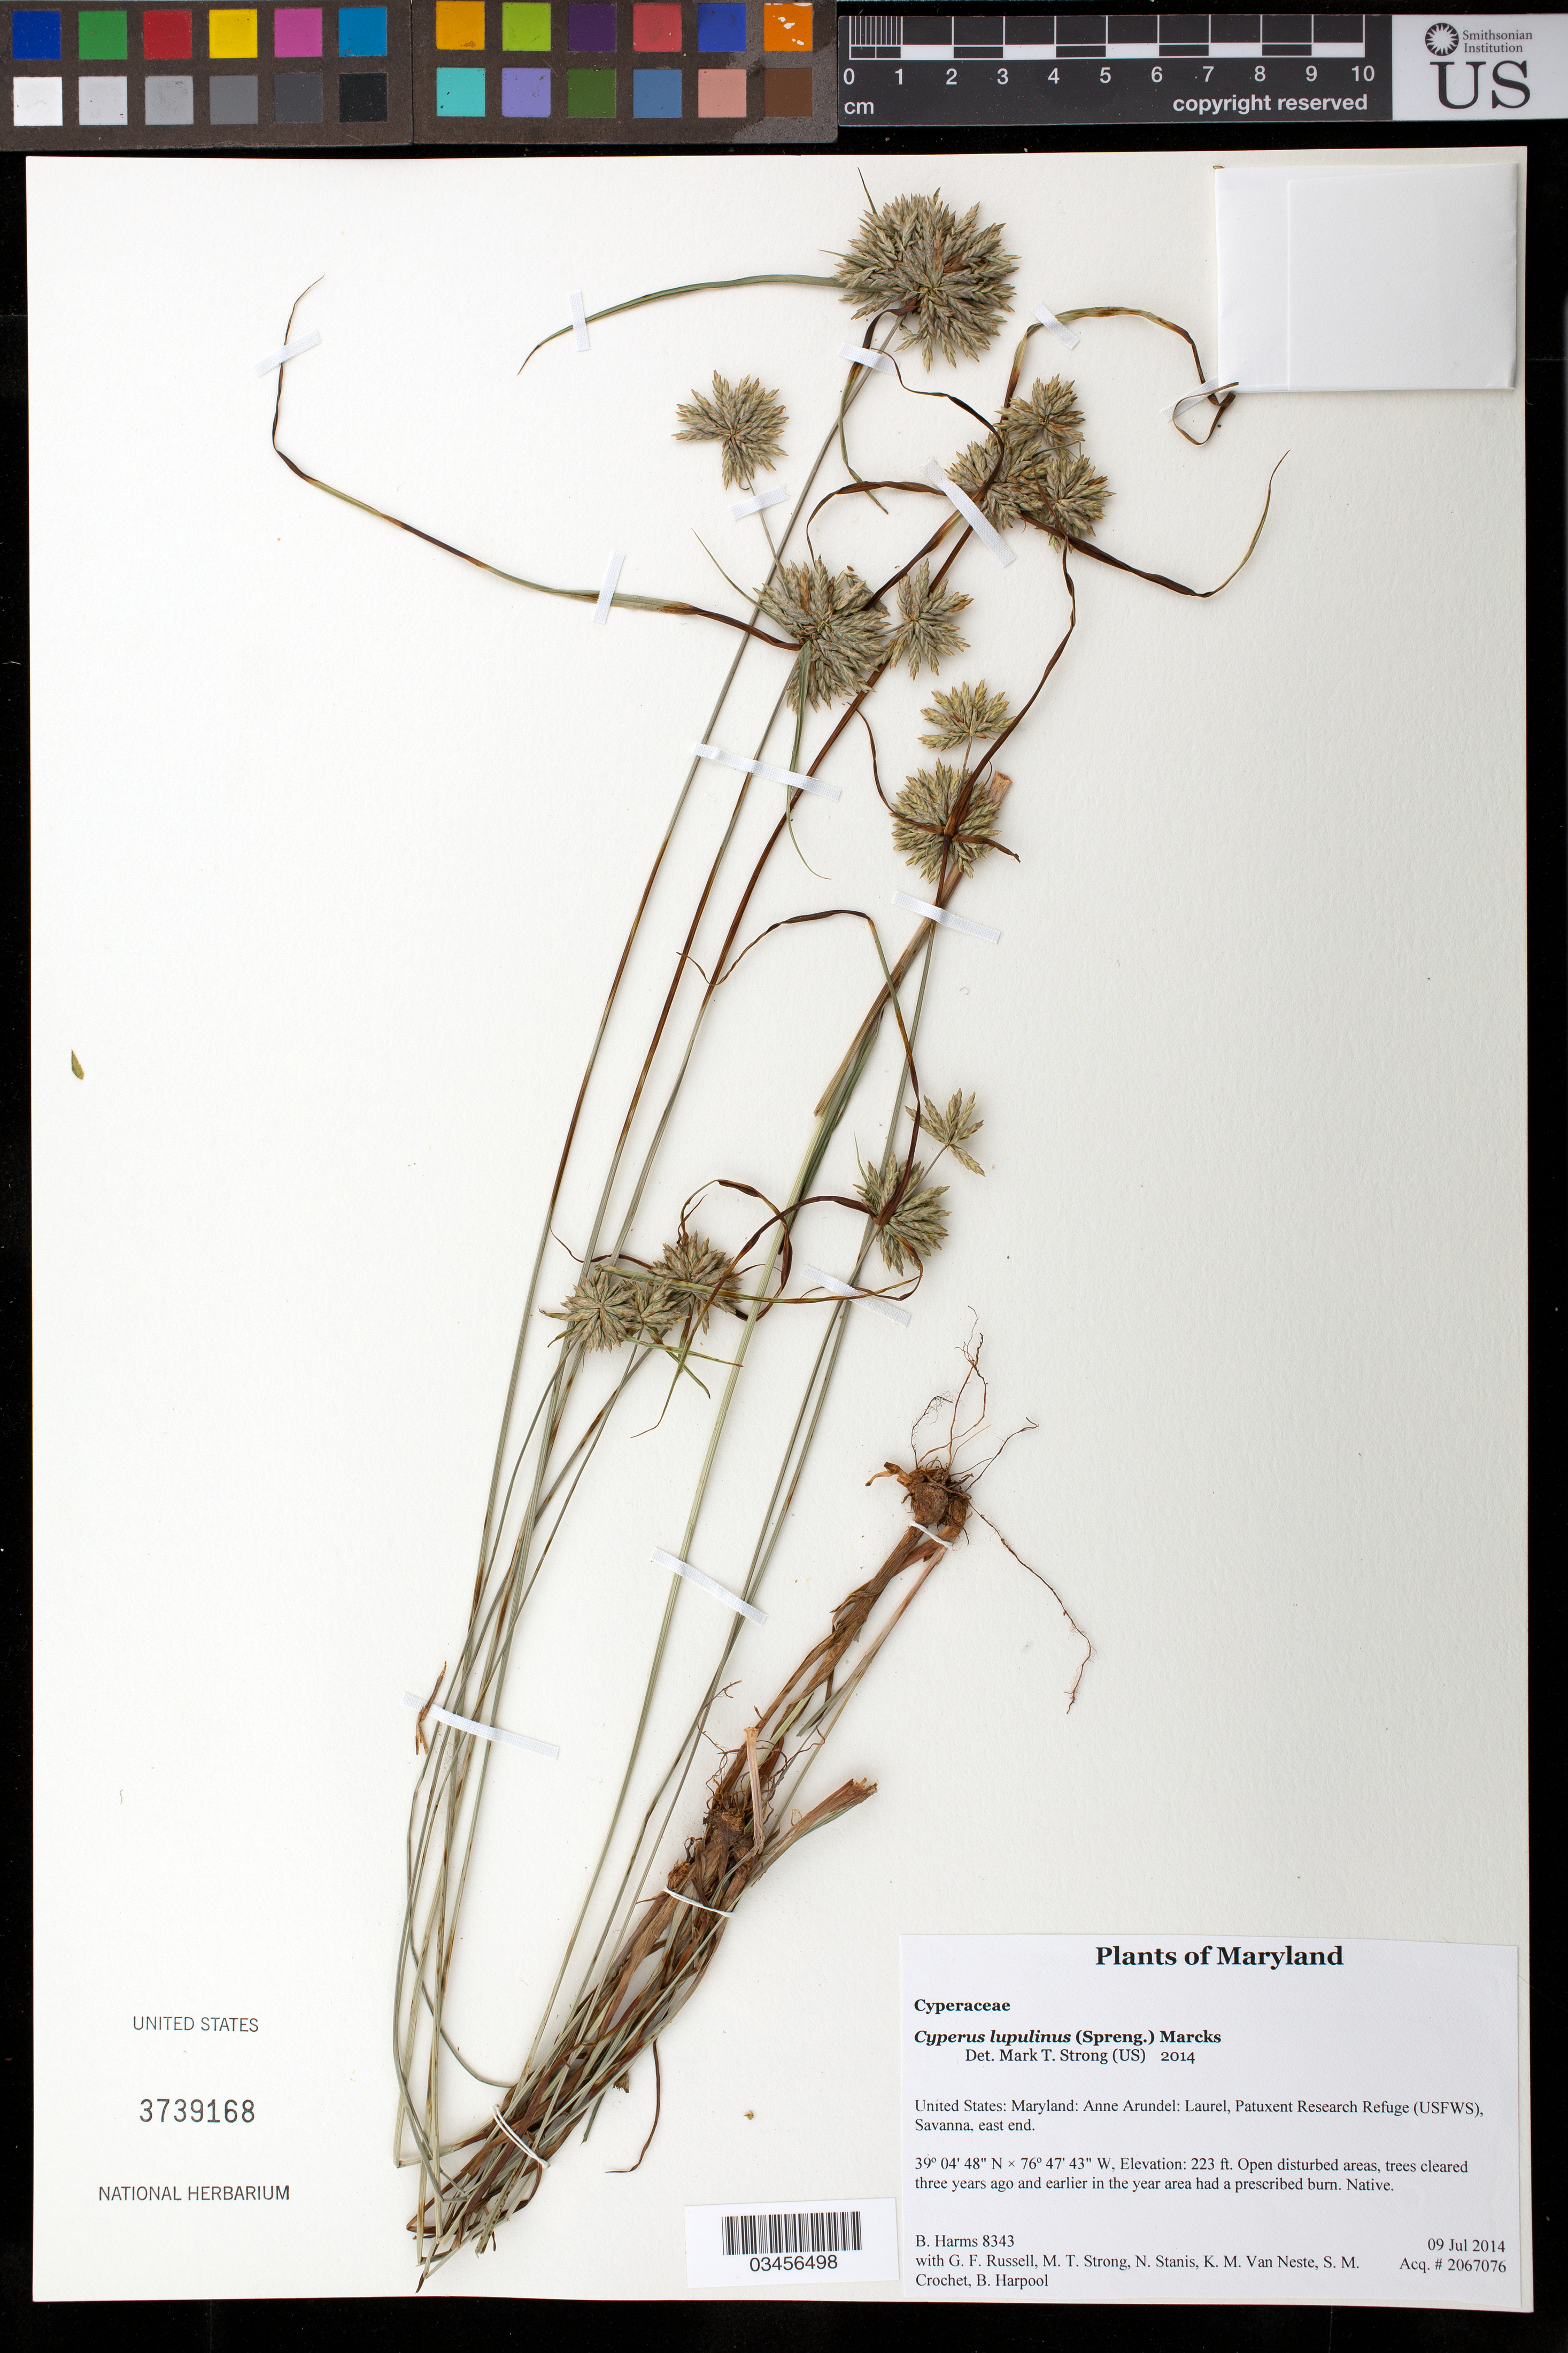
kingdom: Plantae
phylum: Tracheophyta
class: Liliopsida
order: Poales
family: Cyperaceae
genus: Cyperus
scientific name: Cyperus lupulinus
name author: (Spreng.) Marcks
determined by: Strong, M. T., (US), Smithsonian Institution - National Museum of Natural History (UNITED STATES)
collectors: B. Harms, G. Russell, M. T. Strong, N. Stanis, K. M. Van Neste & S. M. Crochet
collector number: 8343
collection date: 2014-07-09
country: United States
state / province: Maryland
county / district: Anne Arundel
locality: Laurel, Patuxent Research Refuge (USFWS), Savanna, east end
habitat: Open disturbed areas, trees cleared three years ago and earlier in the year area had a prescribed burn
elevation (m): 68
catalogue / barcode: US 3739168